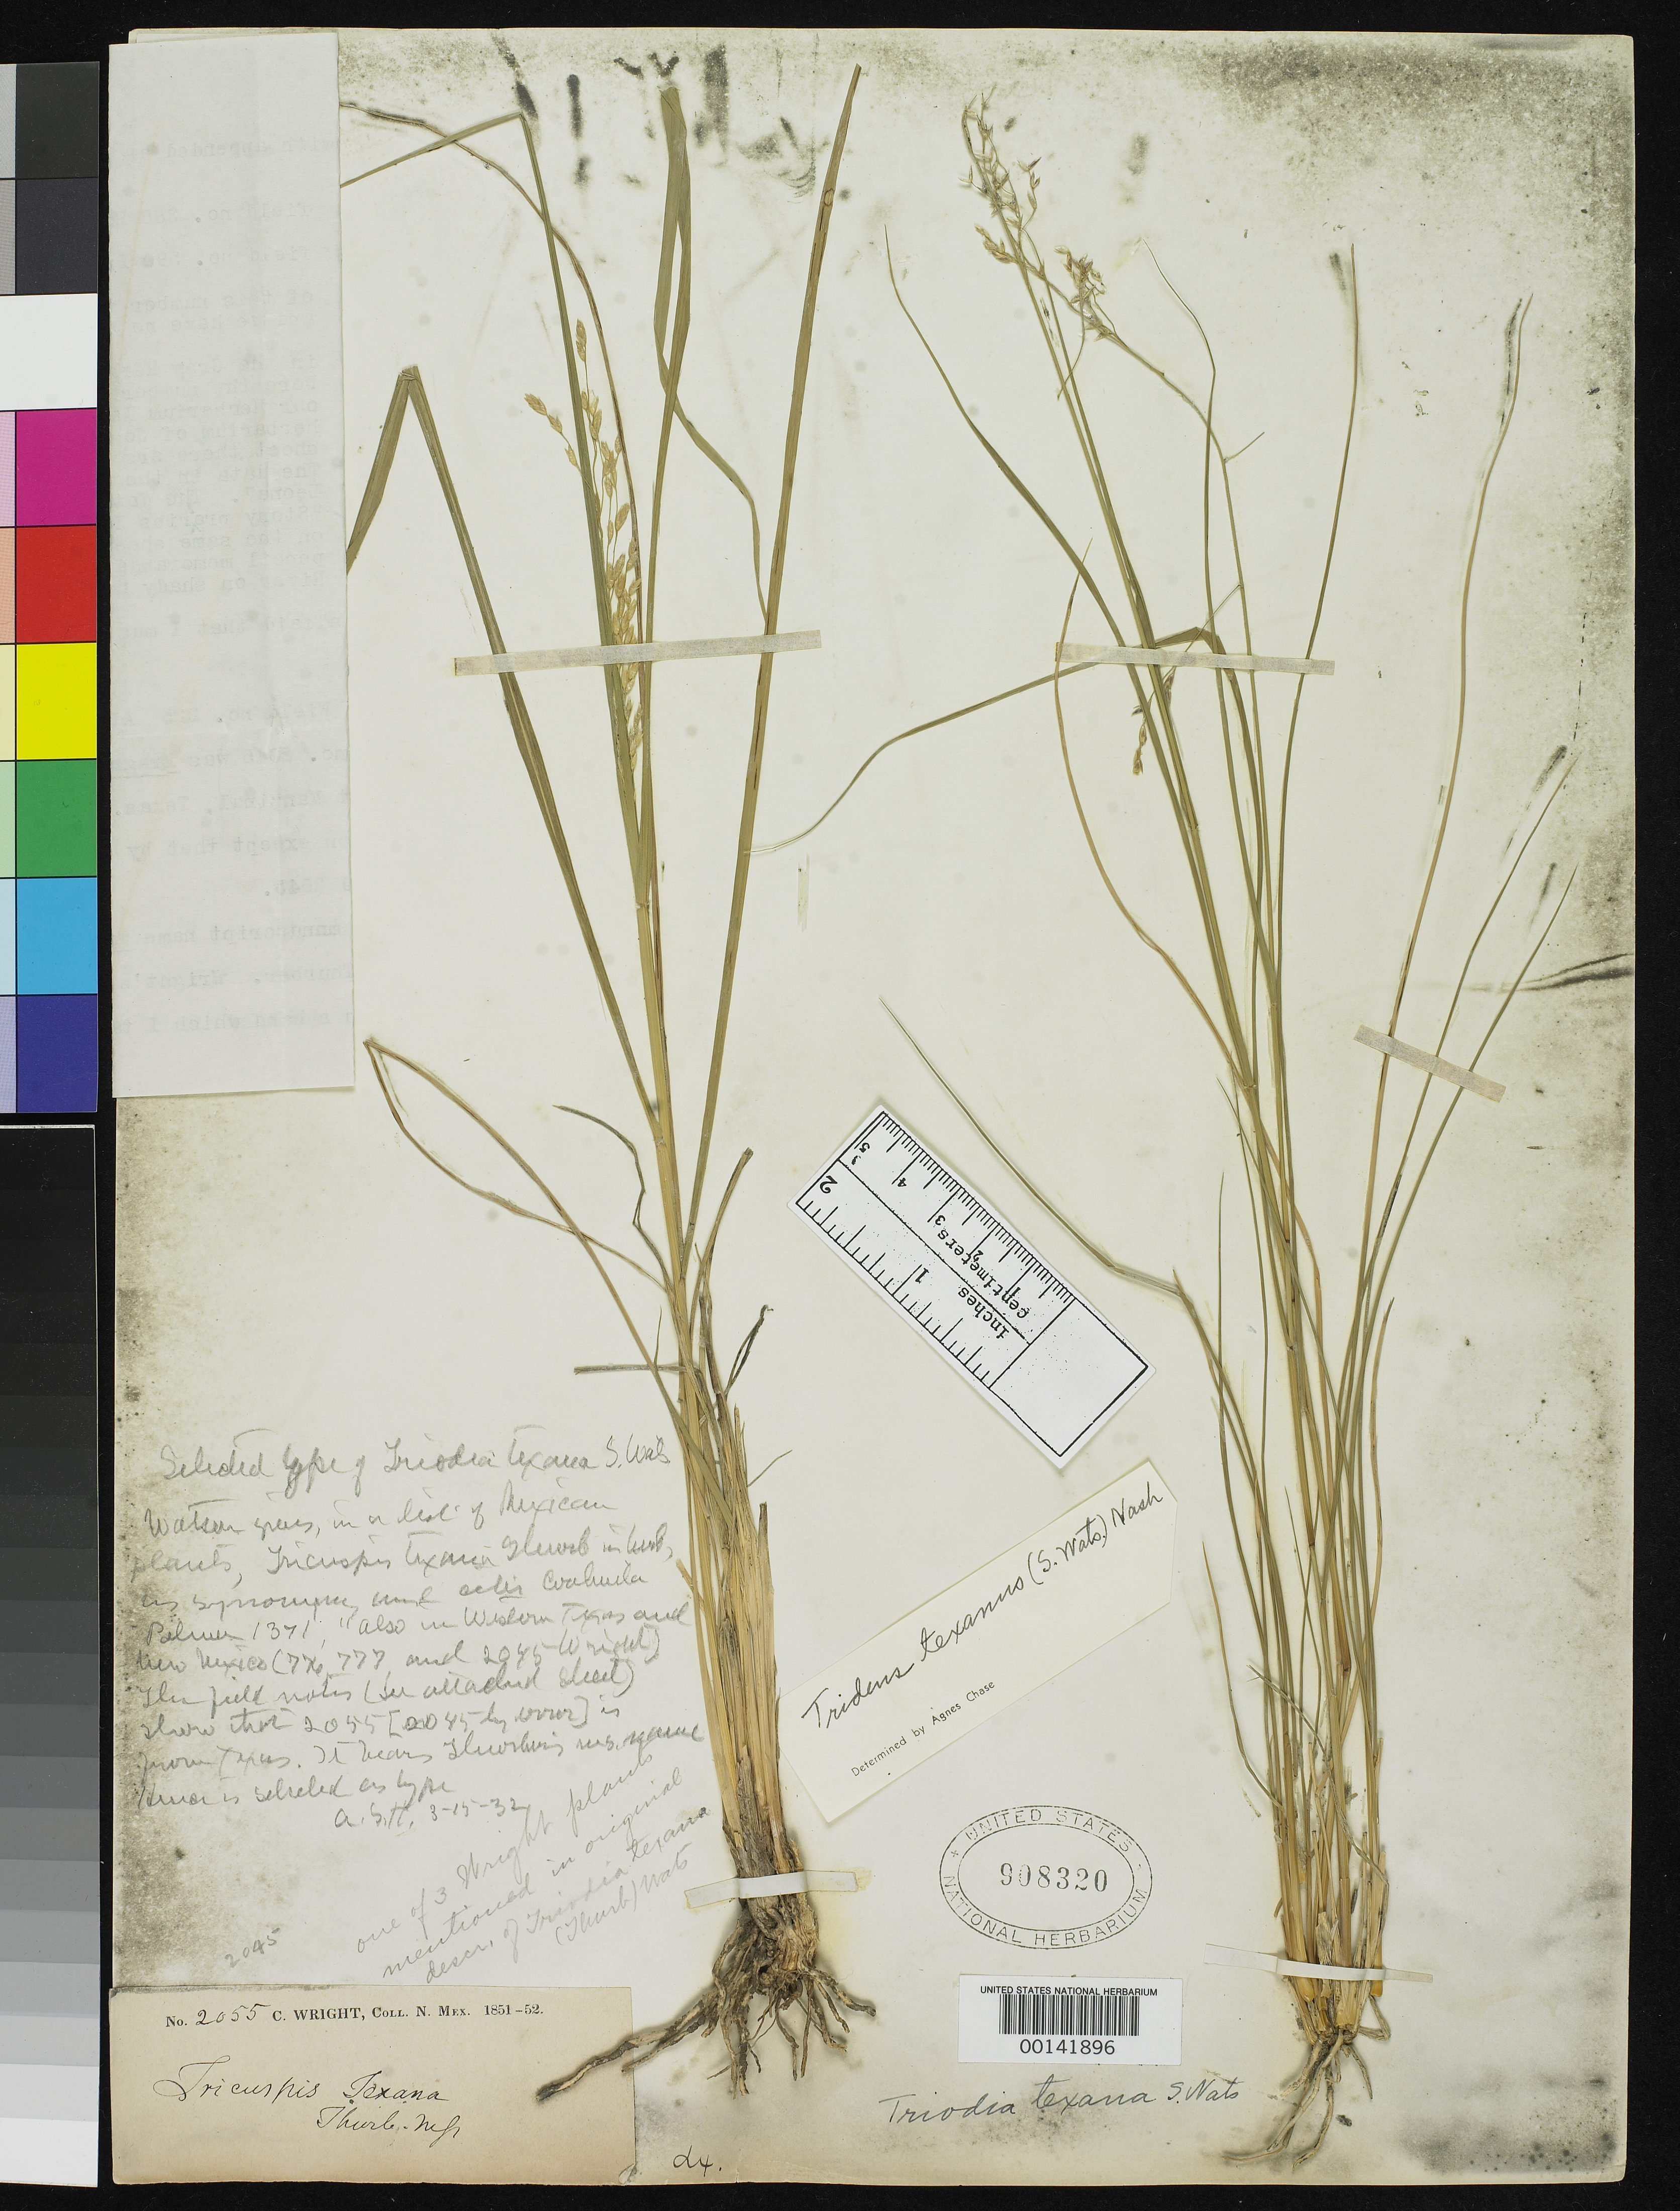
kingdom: Plantae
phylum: Tracheophyta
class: Liliopsida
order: Poales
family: Poaceae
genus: Triodia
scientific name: Triodia texana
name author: S. Watson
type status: Isotype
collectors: C. Wright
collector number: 2055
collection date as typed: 1851 to -- --- 1852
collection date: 1851/1852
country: United States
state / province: Texas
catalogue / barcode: US 908320